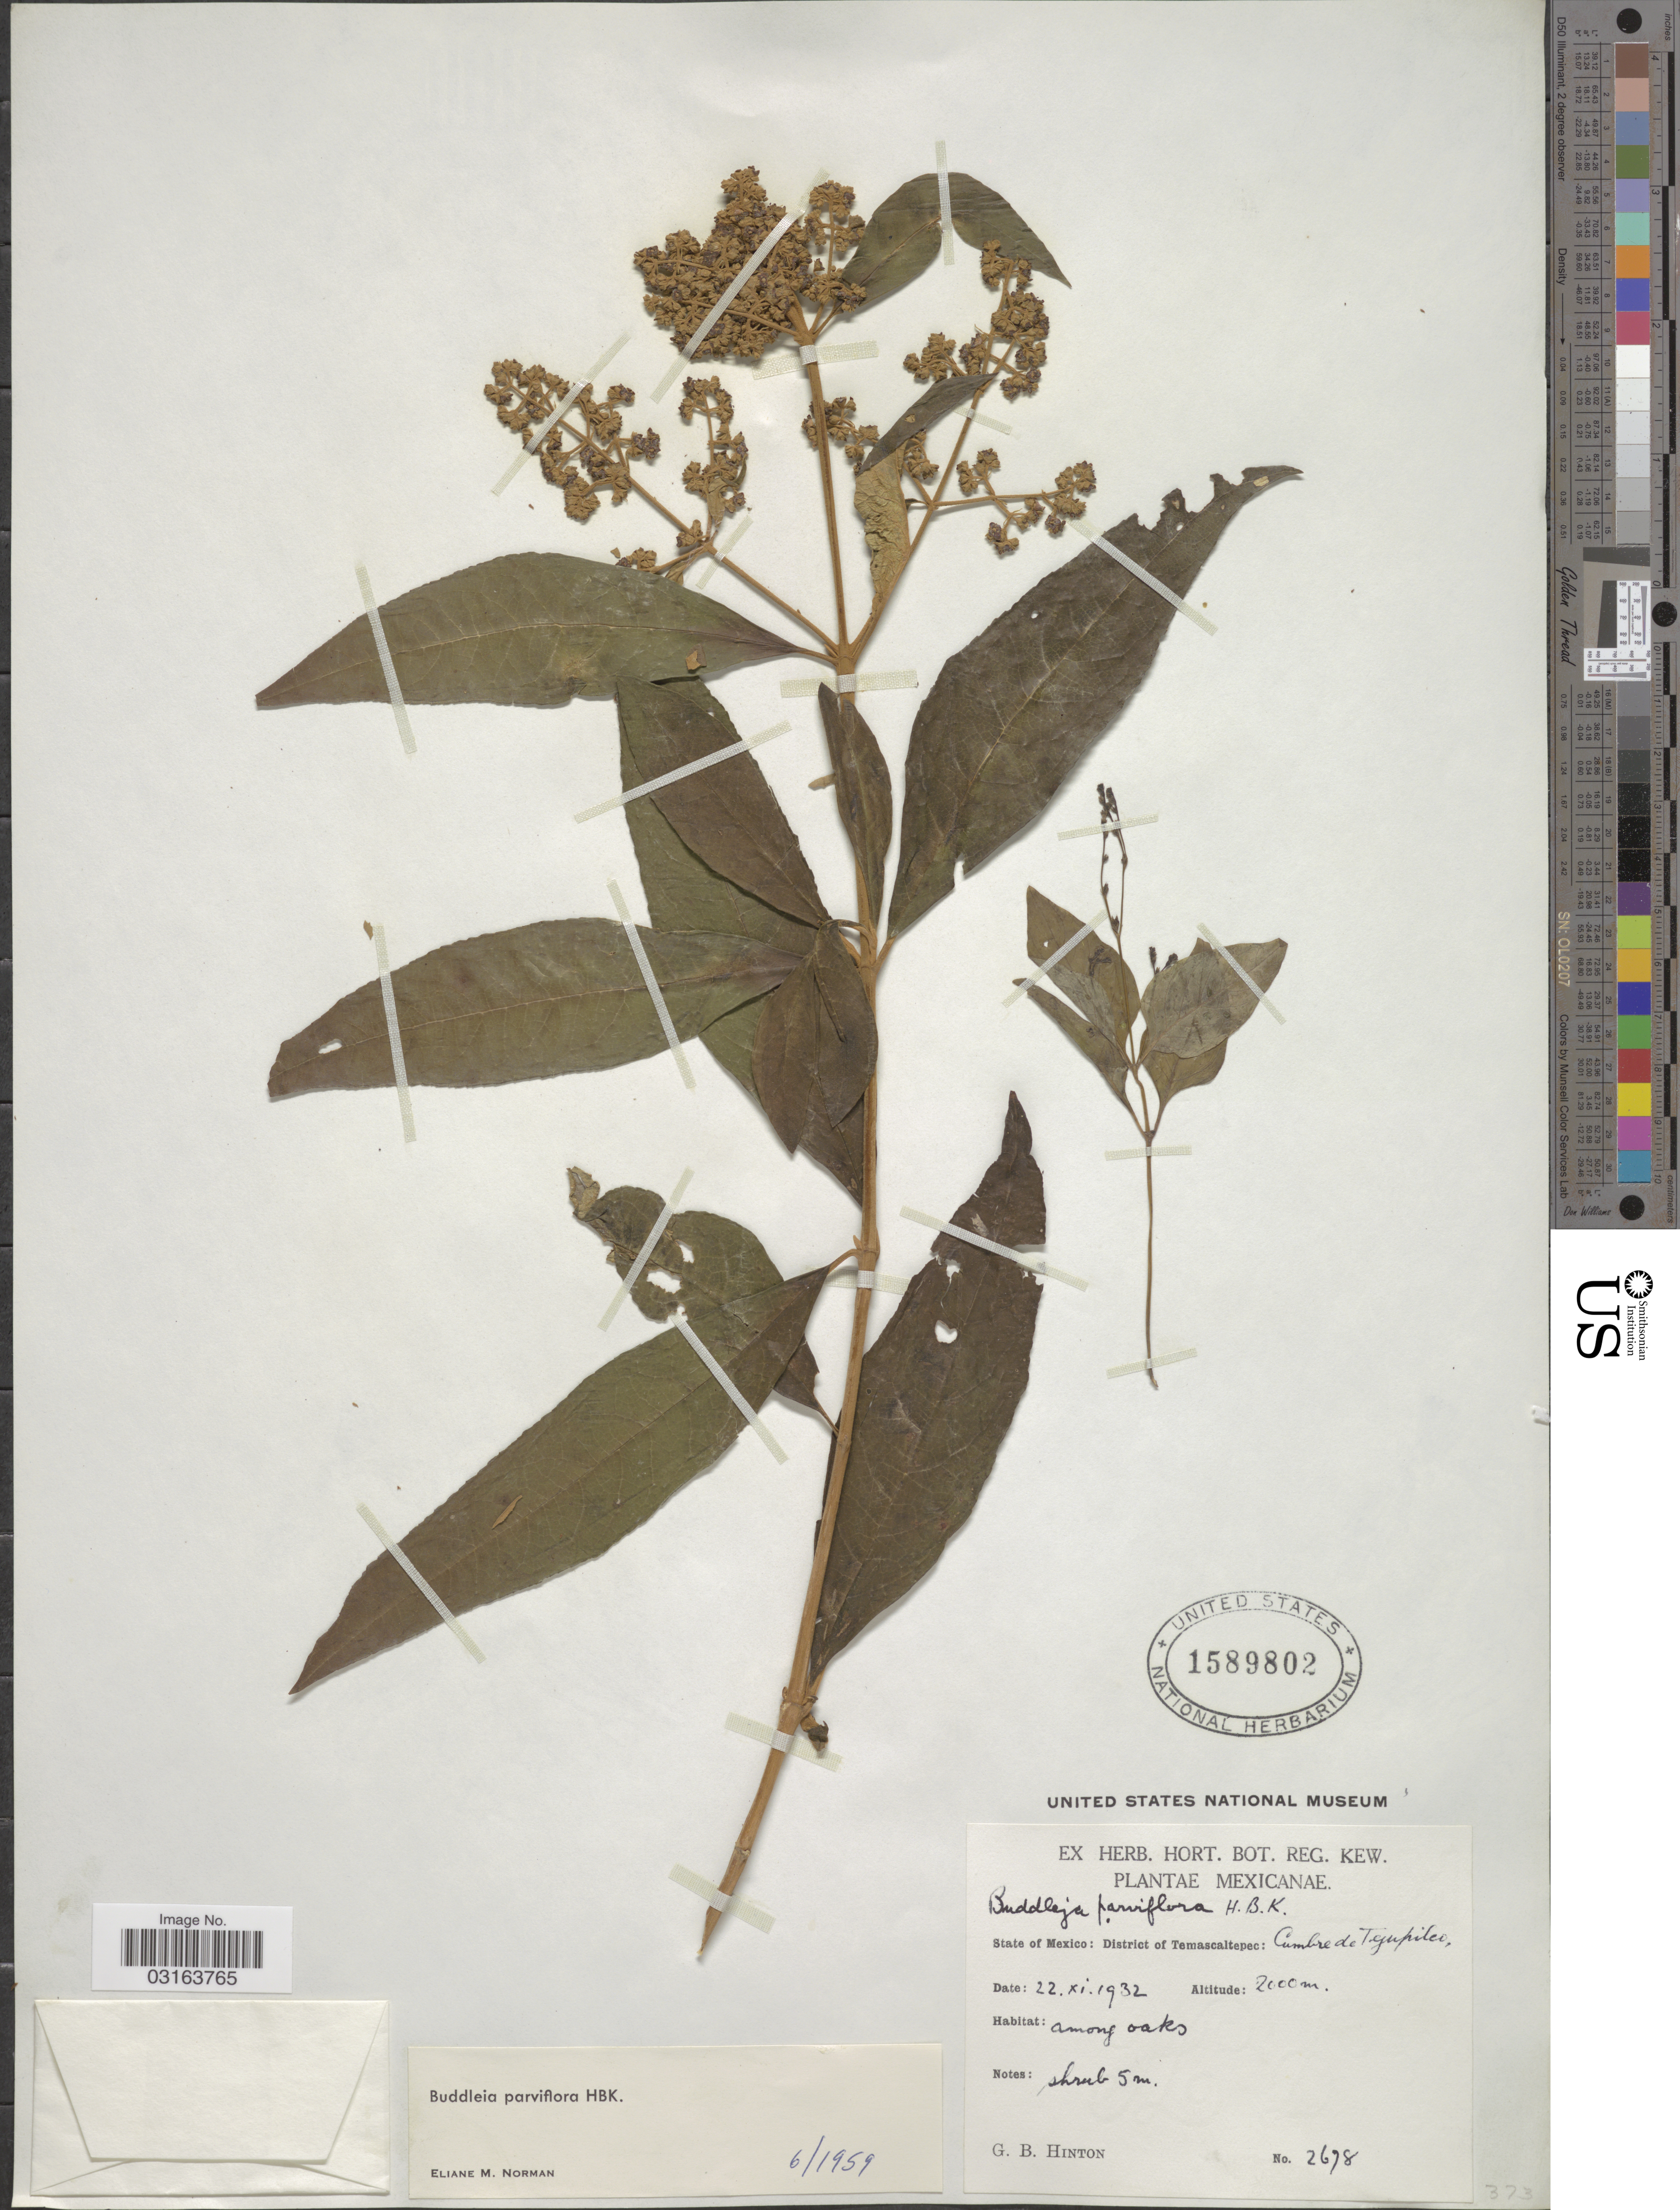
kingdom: Plantae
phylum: Tracheophyta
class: Magnoliopsida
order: Lamiales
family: Scrophulariaceae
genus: Buddleja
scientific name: Buddleja parviflora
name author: Kunth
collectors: G. B. Hinton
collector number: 2678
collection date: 1932-11-22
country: Mexico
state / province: México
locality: District of Temascaltepec: Cumbre de Tejupilco.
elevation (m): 2000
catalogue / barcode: US 1589802